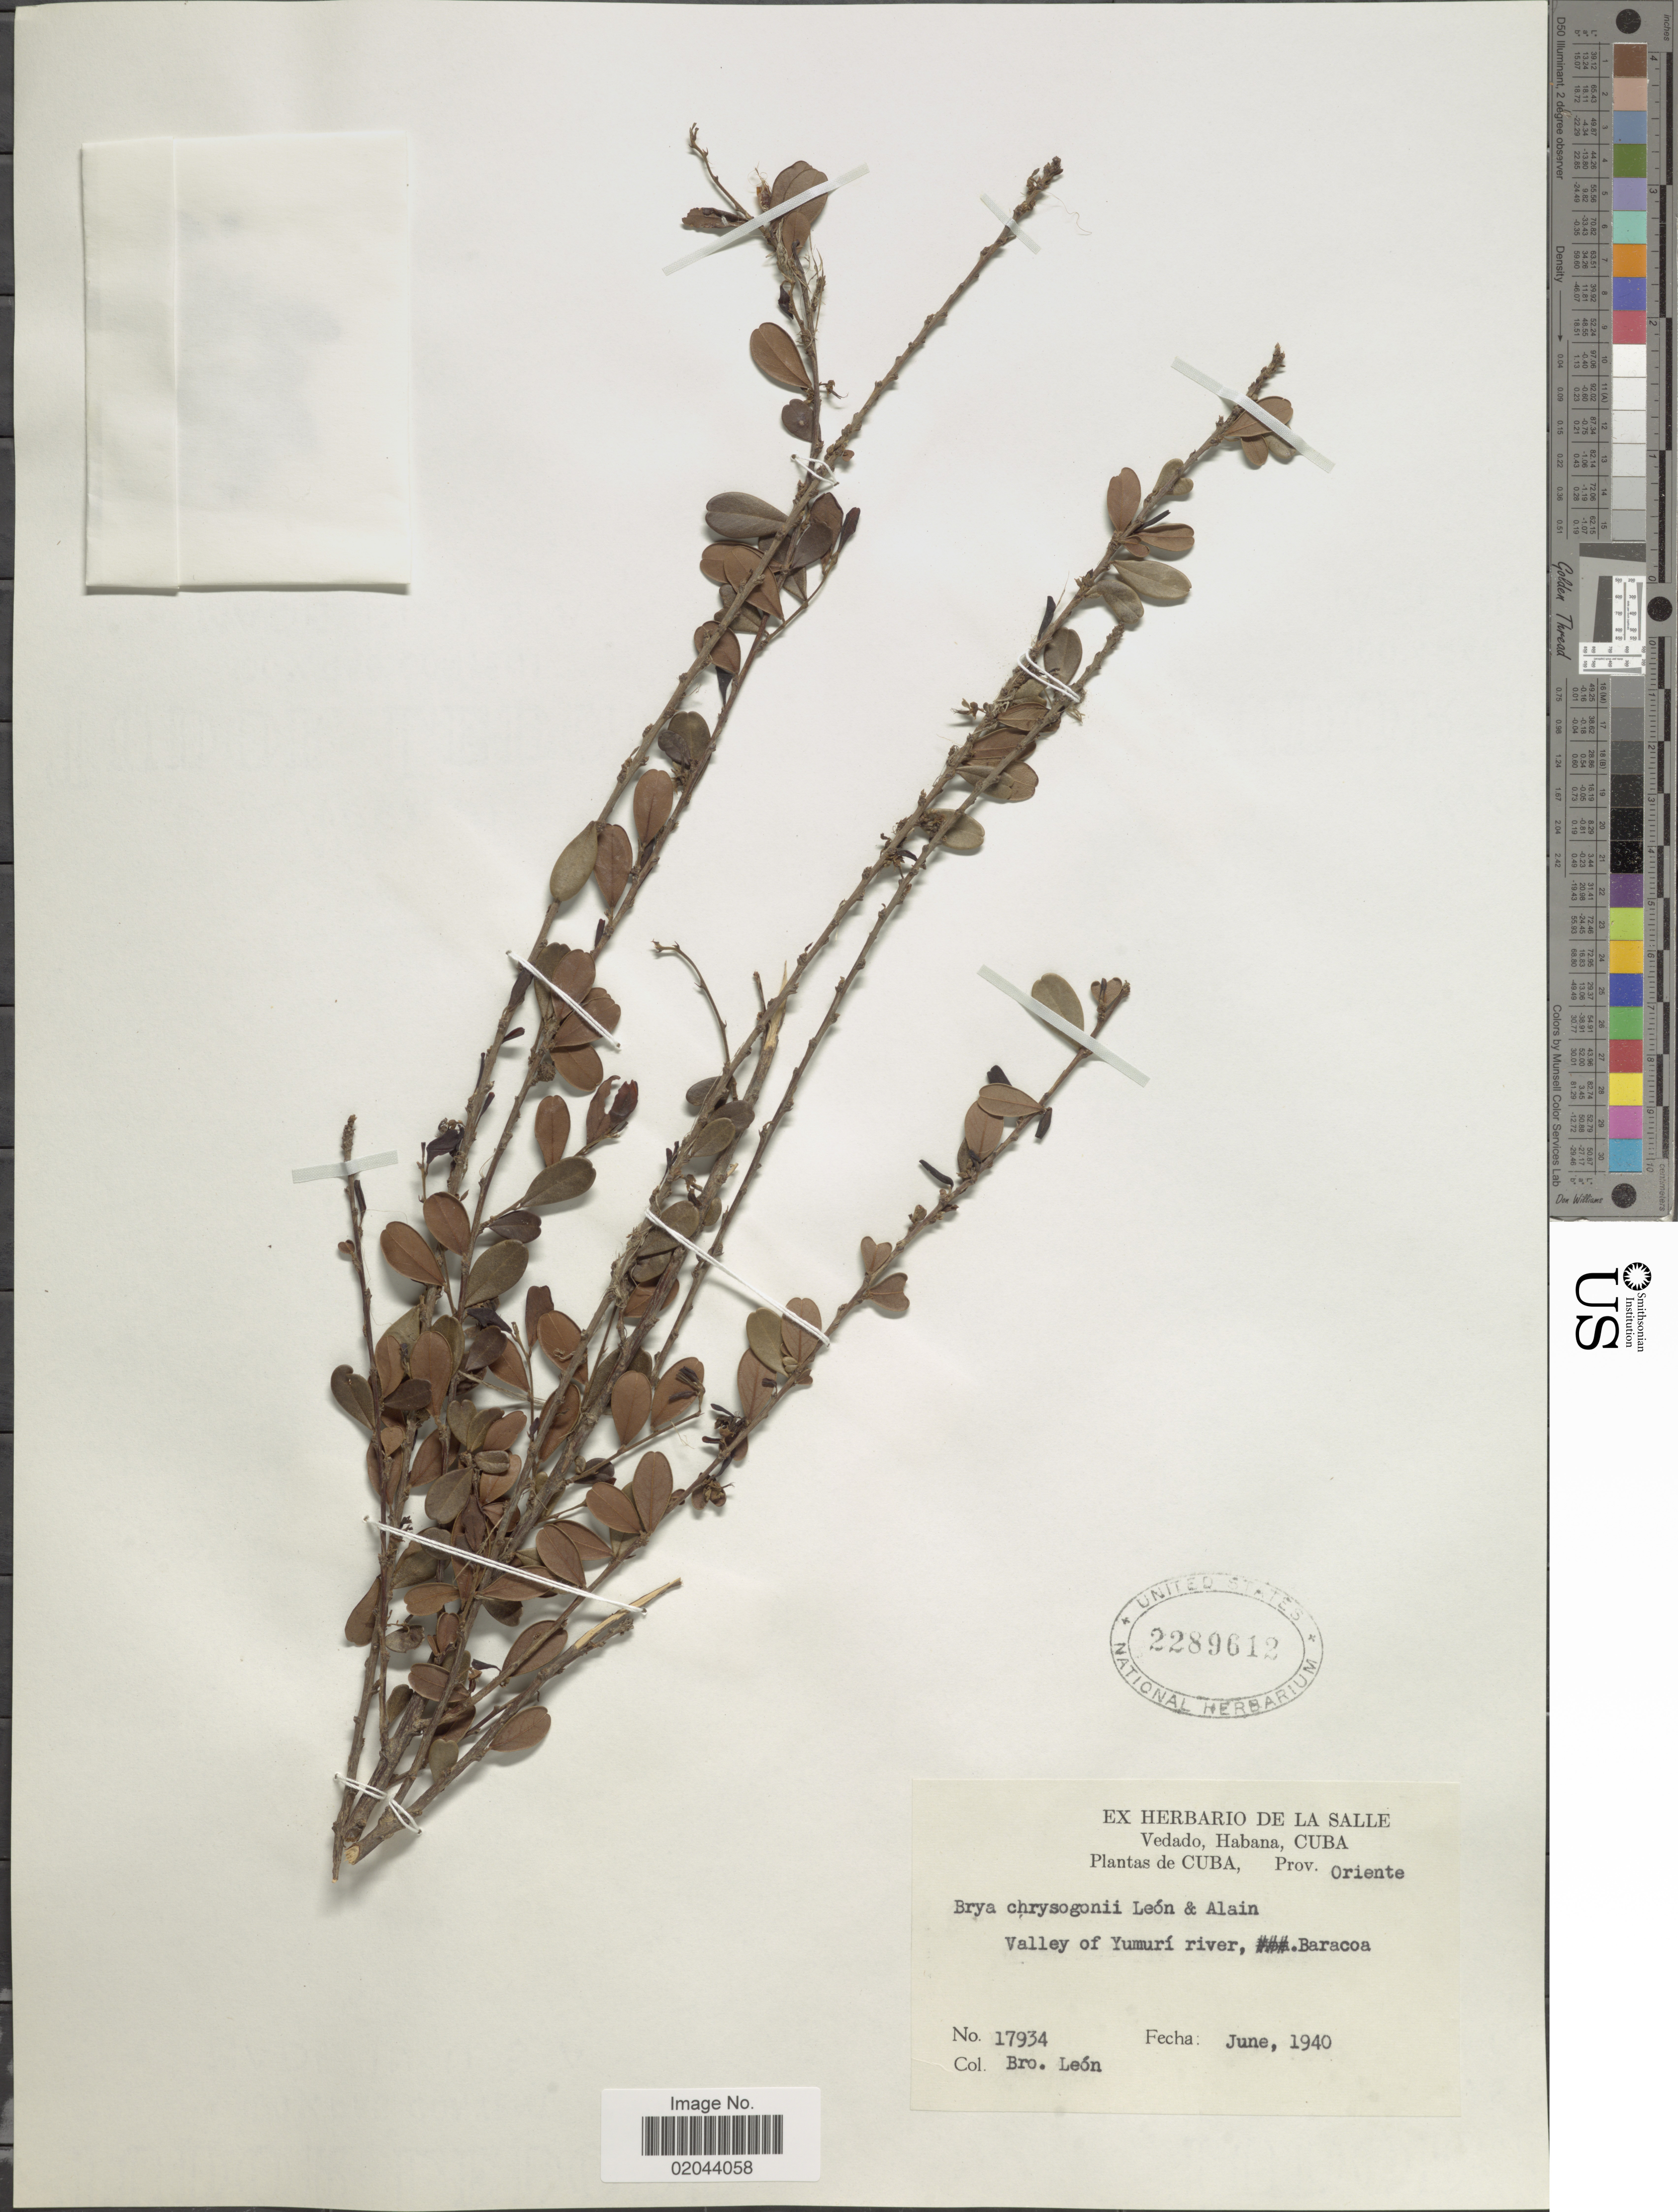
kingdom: Plantae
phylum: Tracheophyta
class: Magnoliopsida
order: Fabales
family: Fabaceae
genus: Brya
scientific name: Brya chrysogonii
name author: León & Alain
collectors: Bro. León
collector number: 17934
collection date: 1940-06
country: Cuba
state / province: Oriente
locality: Valley of Yumurí river, Baracoa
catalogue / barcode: US 2289612